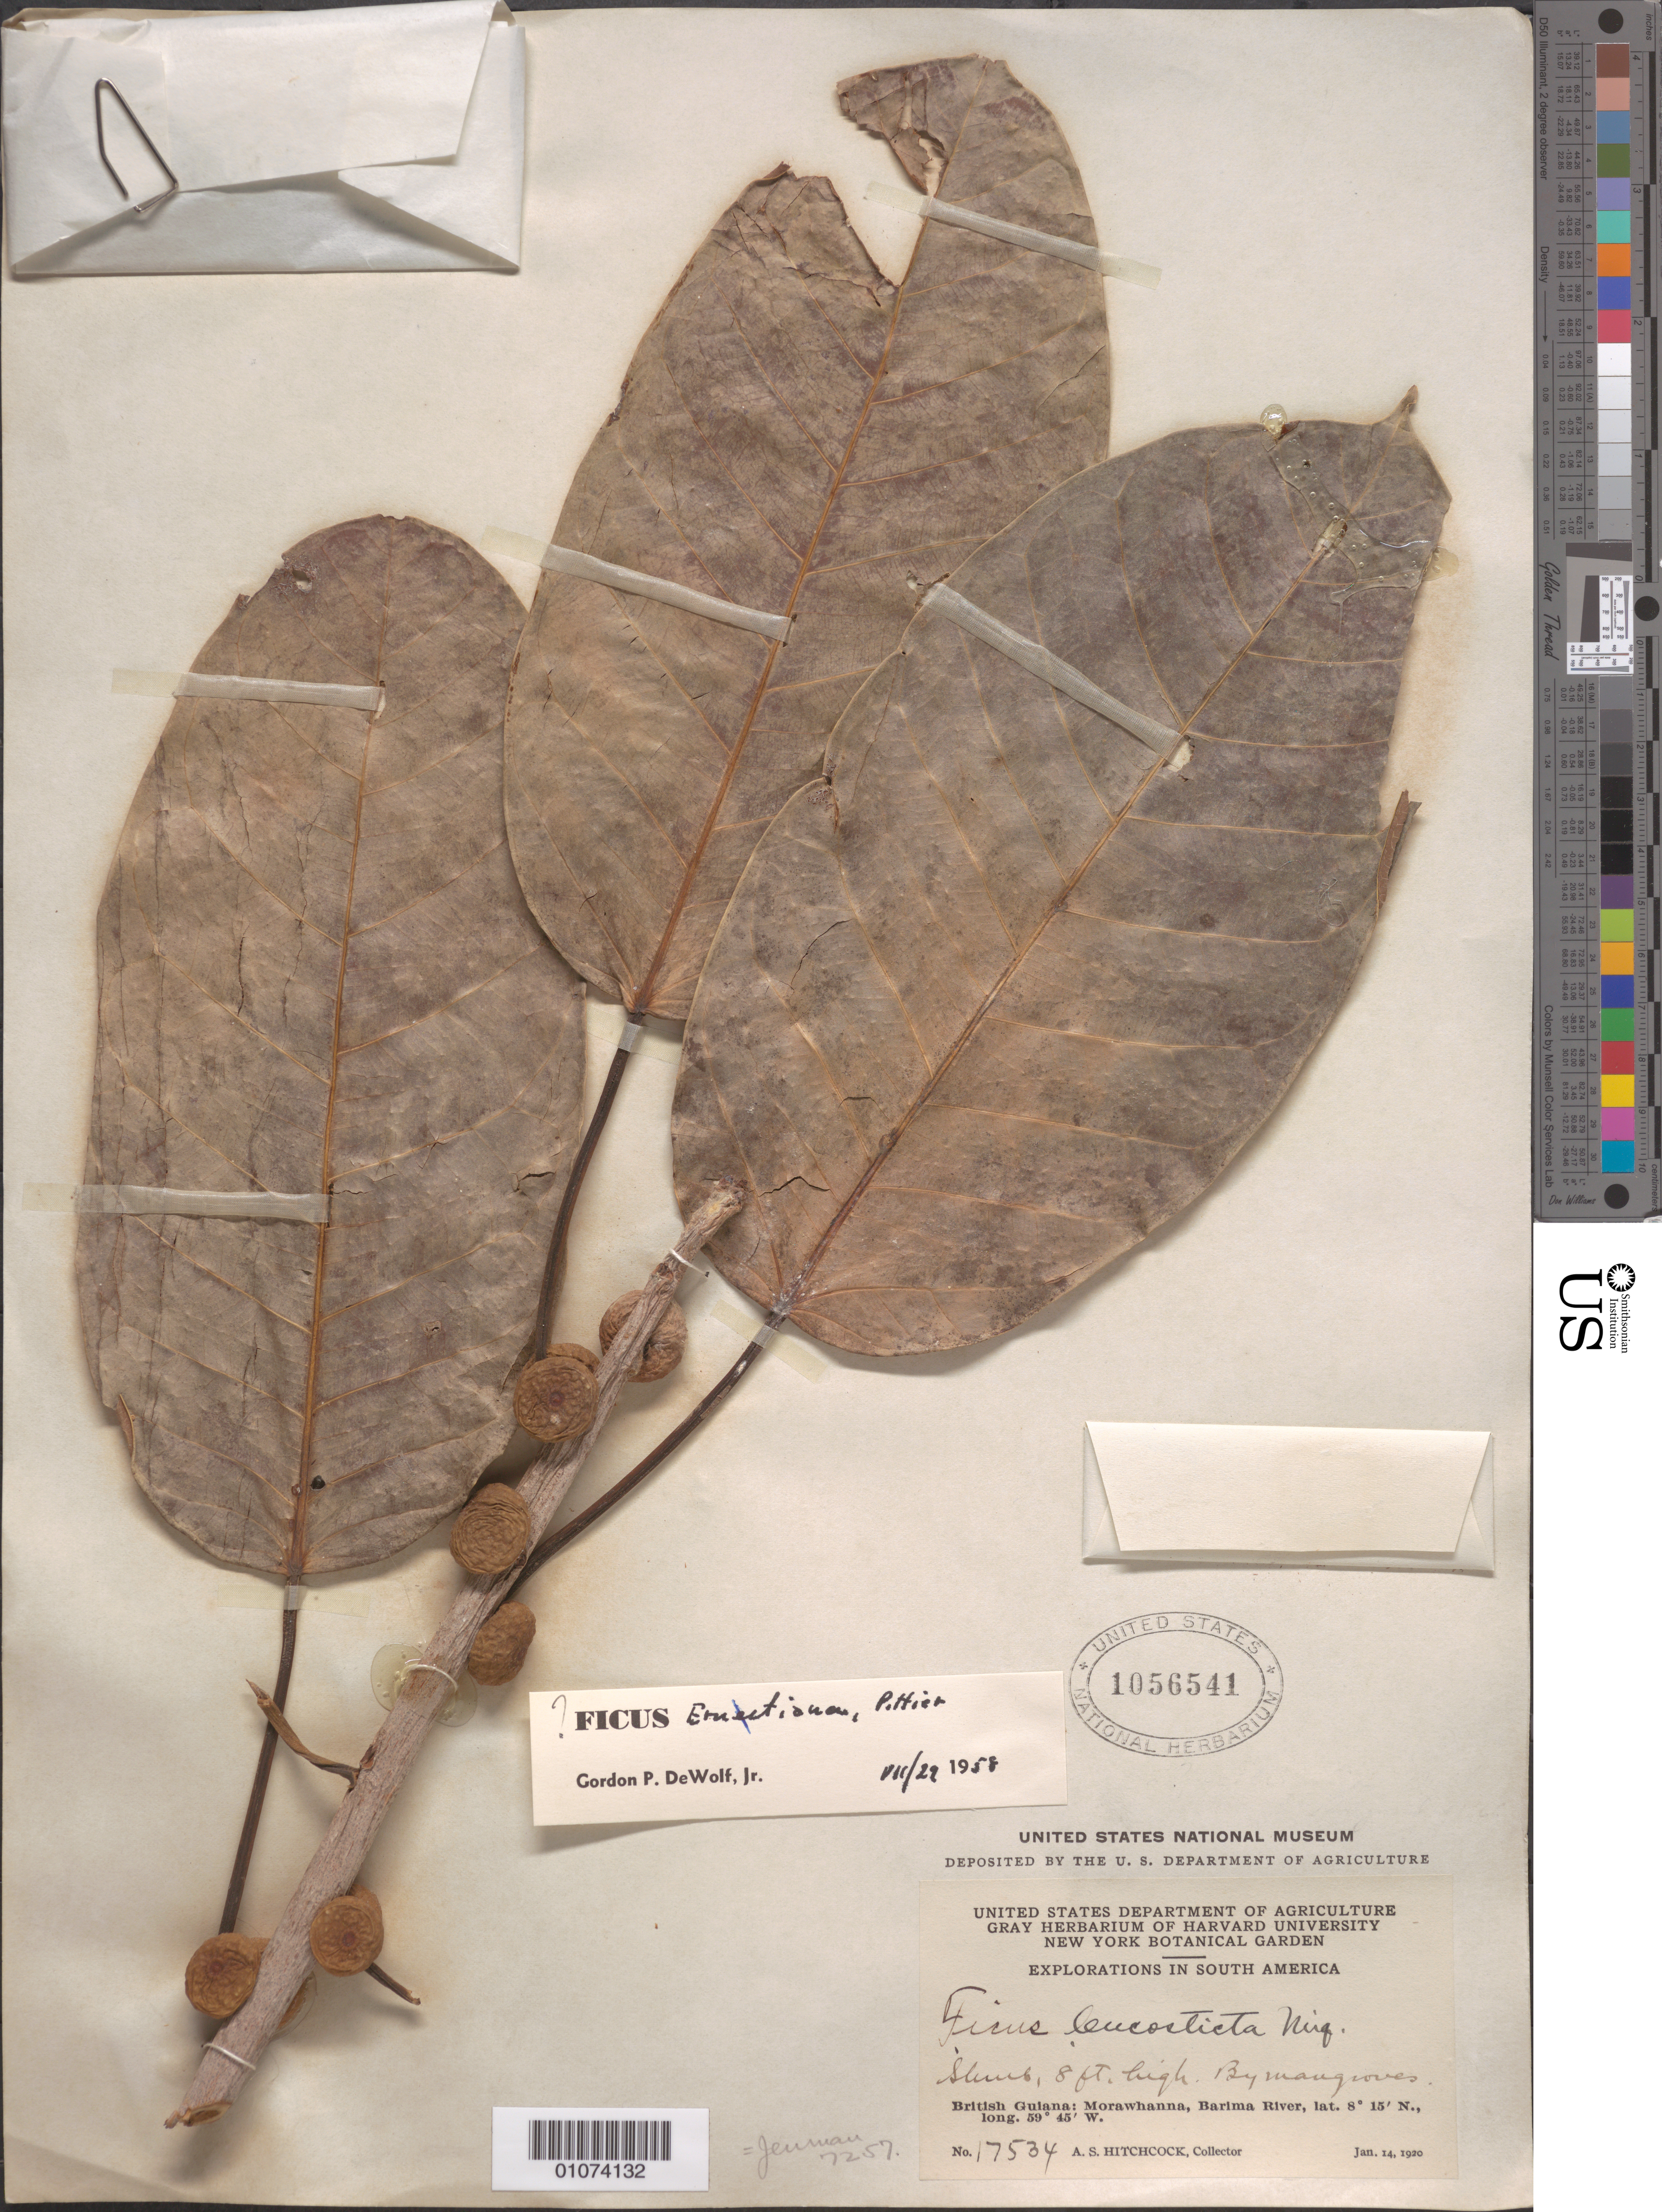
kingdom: Plantae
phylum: Tracheophyta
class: Magnoliopsida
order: Rosales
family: Moraceae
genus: Ficus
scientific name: Ficus ernstiana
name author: Pittier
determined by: DeWolf, Gordon Parker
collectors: A. S. Hitchcock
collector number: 17534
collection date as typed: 14-Jan-20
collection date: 1920-01-14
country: Guyana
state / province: Barima-Waini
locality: Morawhanna, vic., Barima R.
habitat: By mangroves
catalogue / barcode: US 1056541